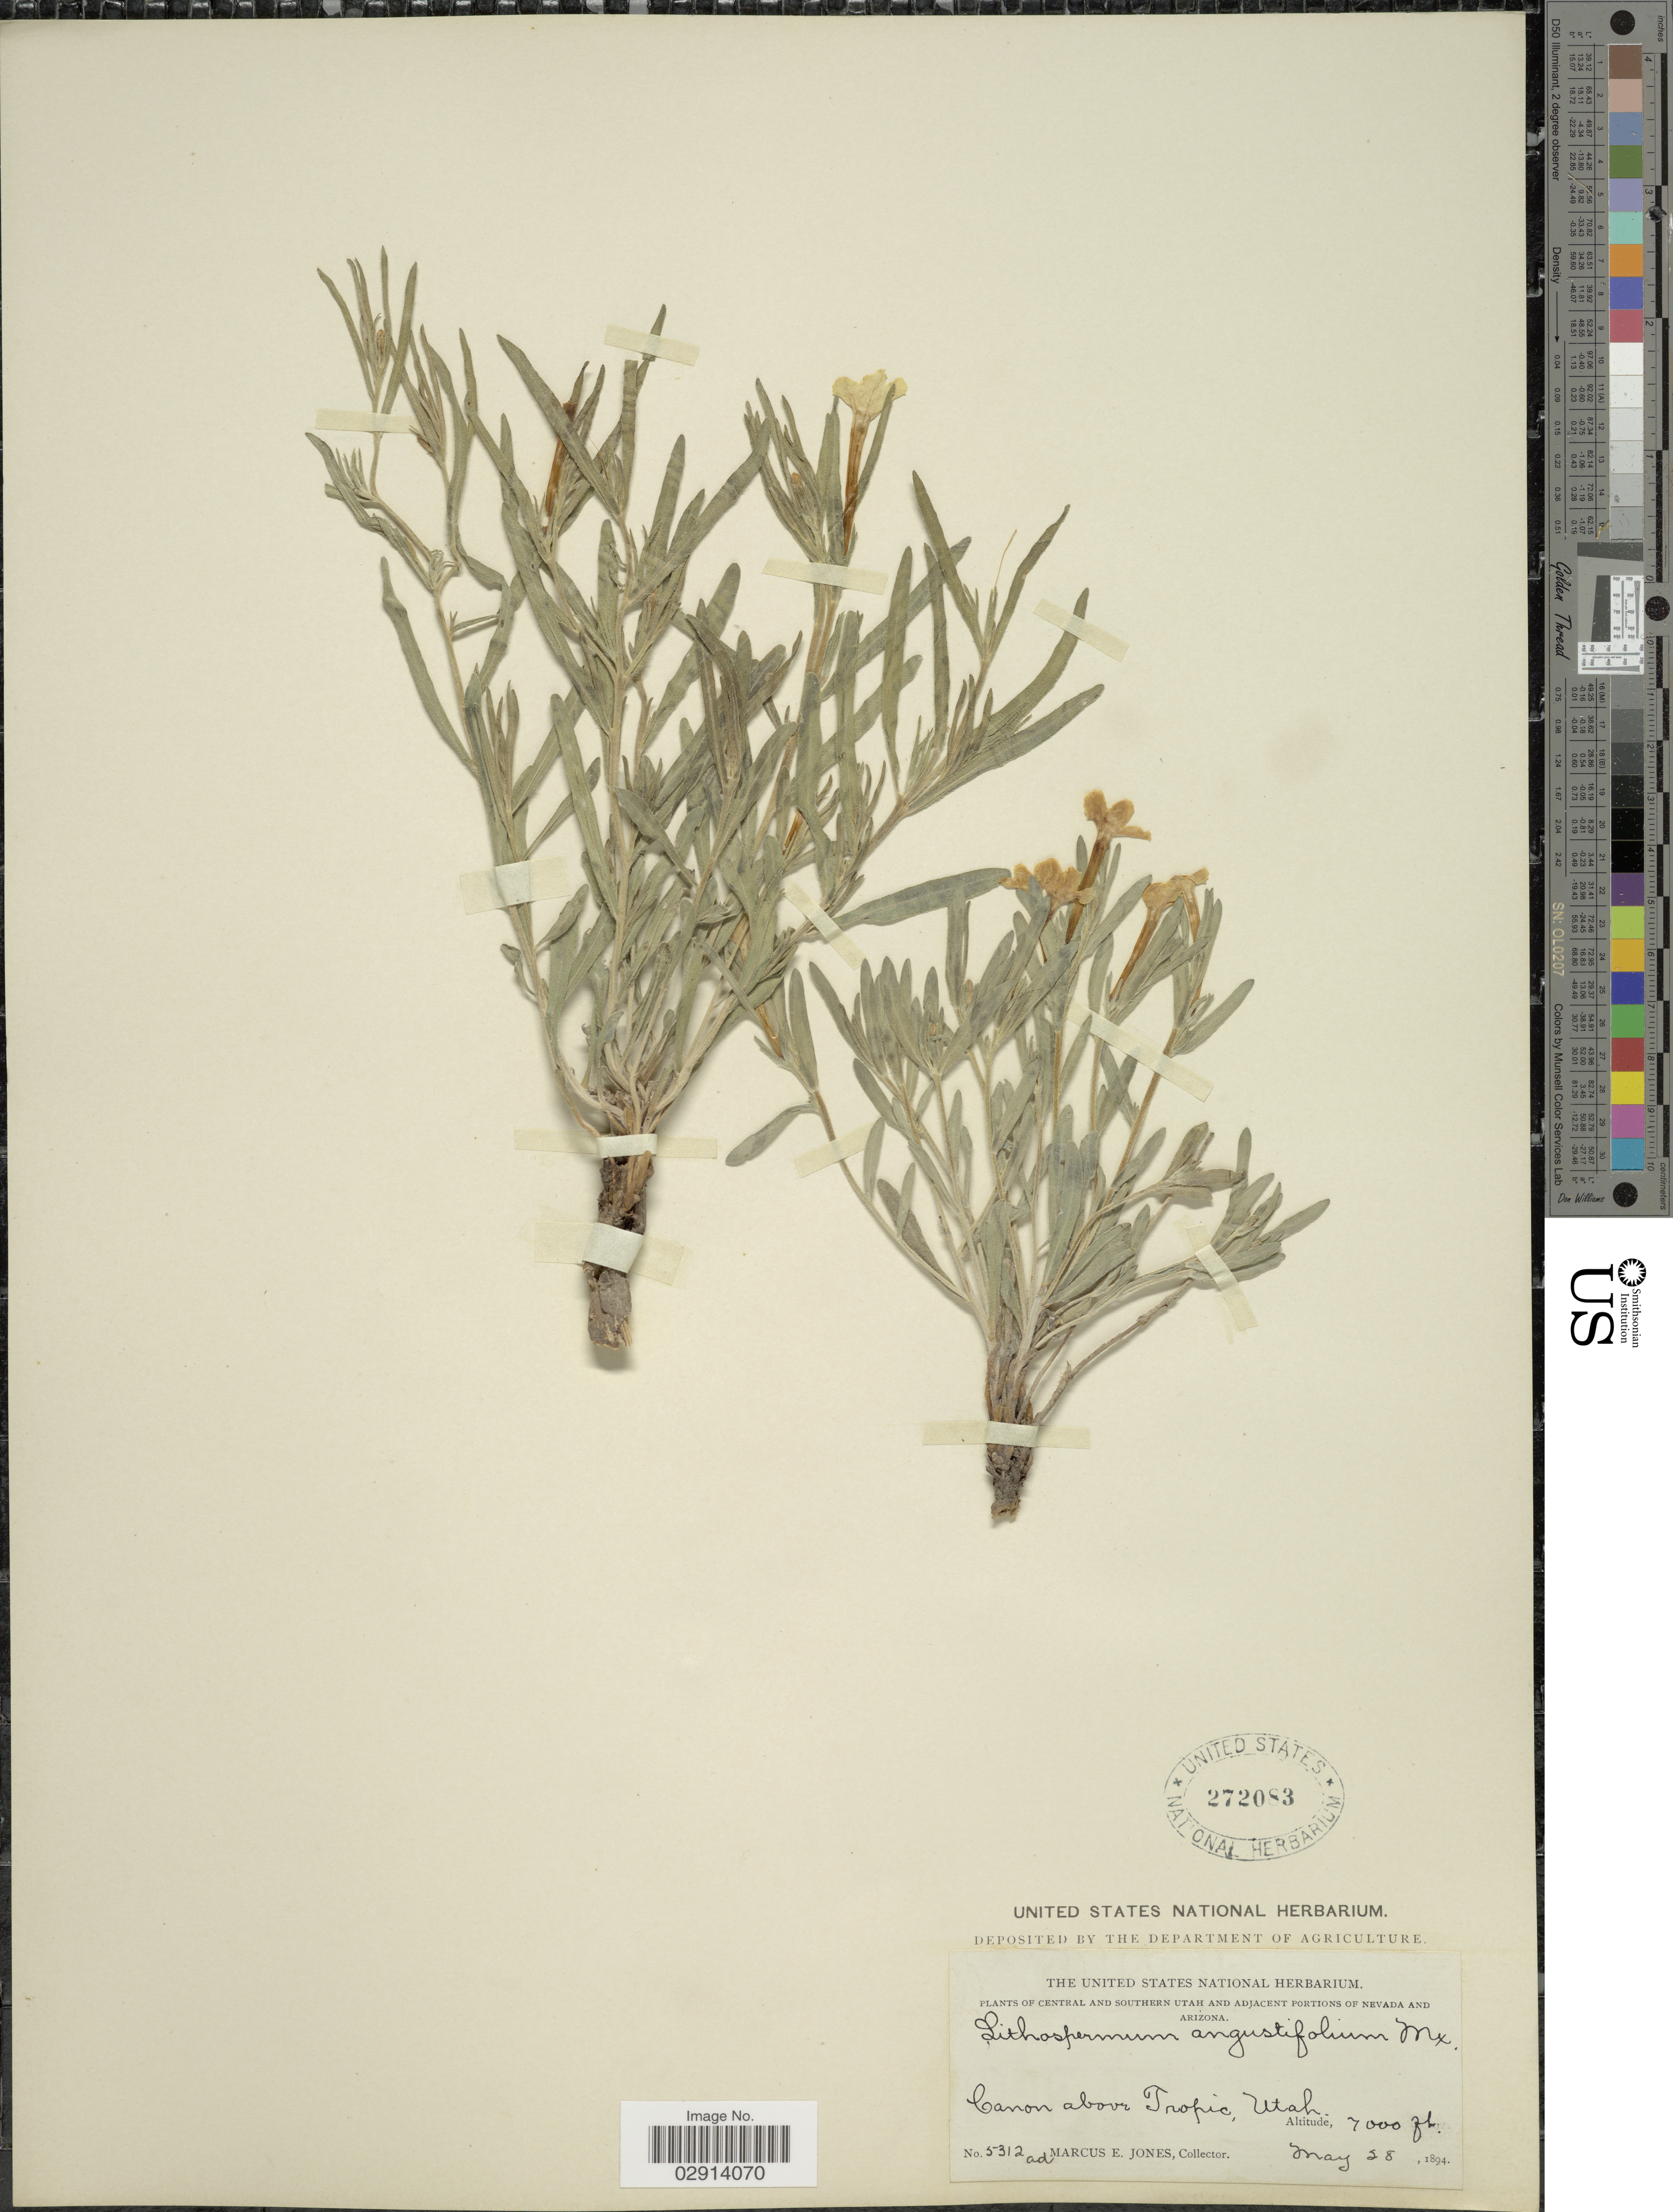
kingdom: Plantae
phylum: Tracheophyta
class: Magnoliopsida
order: Boraginales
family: Boraginaceae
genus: Lithospermum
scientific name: Lithospermum incisum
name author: Lehm.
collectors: M. E. Jones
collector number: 5312ad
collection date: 1894-05-28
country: United States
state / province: Utah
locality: Canon above Tropic.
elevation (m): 2134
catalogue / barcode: US 272083